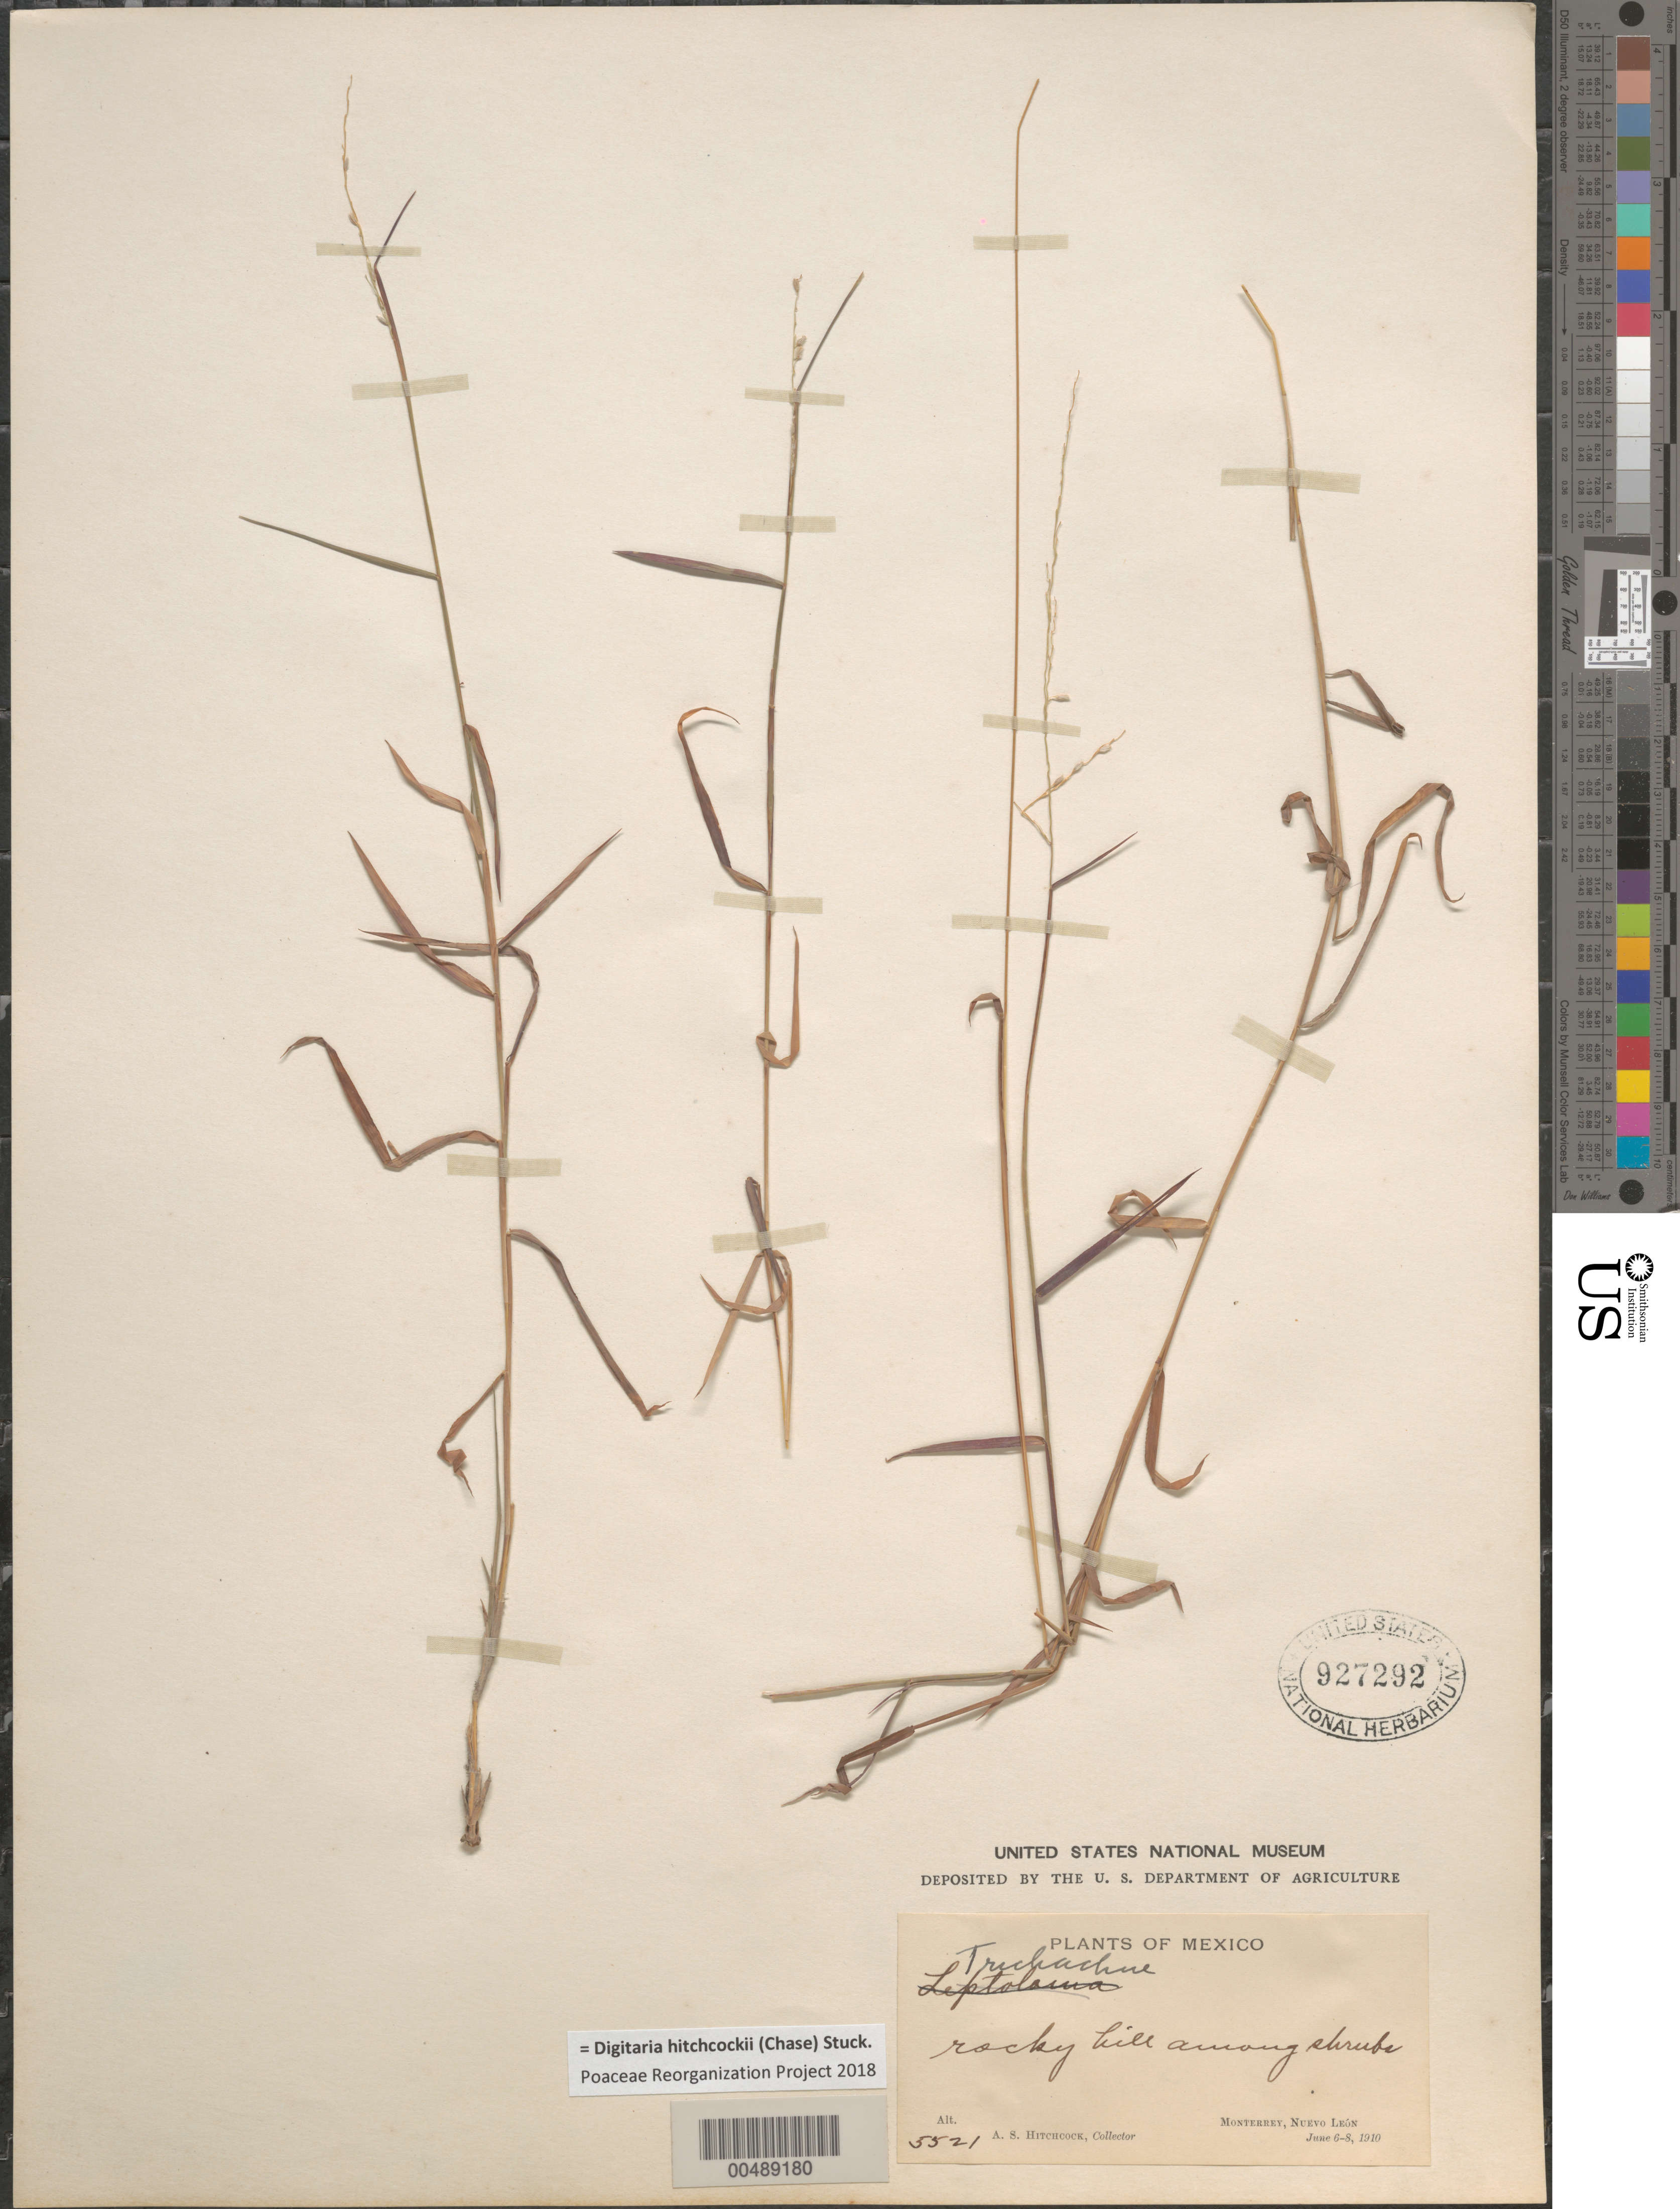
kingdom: Plantae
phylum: Tracheophyta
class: Liliopsida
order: Poales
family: Poaceae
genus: Digitaria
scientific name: Digitaria hitchcockii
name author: (Chase) Stuck.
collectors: A. S. Hitchcock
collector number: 5521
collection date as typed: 6 Jun 1910 to 8 Jun 1910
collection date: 1910-06-06/1910-06-08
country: Mexico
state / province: Nuevo León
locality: Monterrey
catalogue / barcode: US 927292